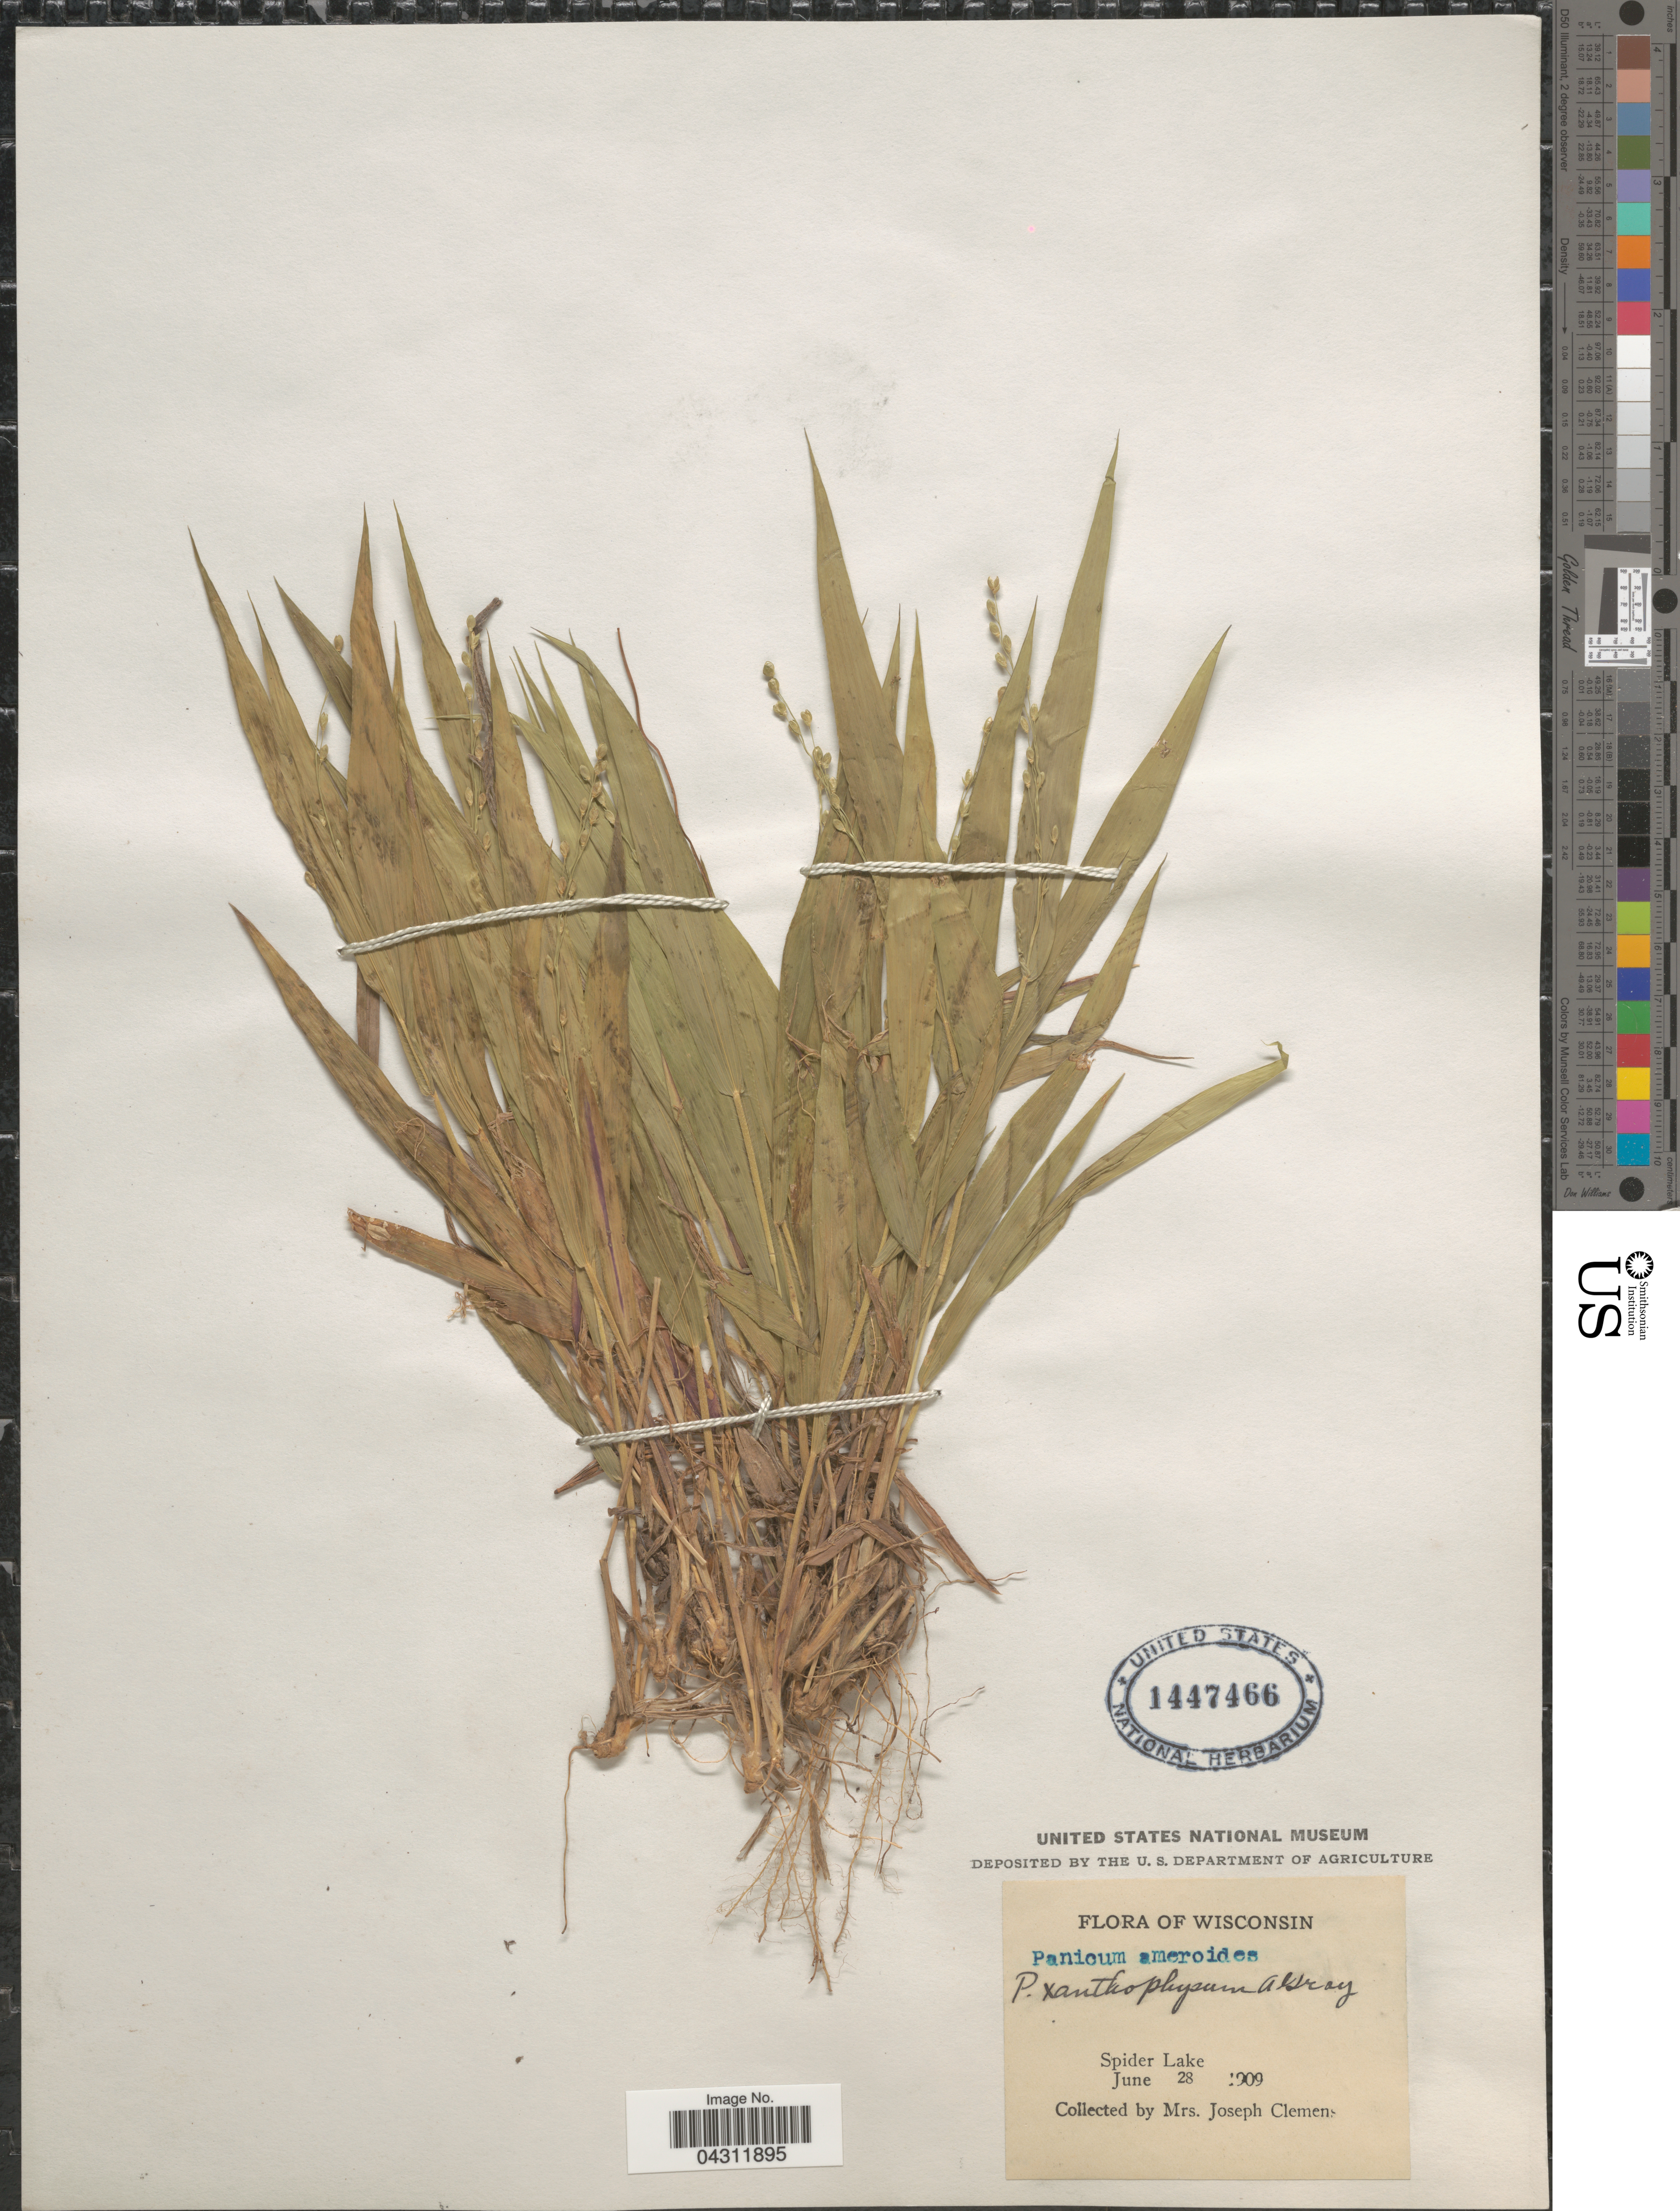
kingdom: Plantae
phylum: Tracheophyta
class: Liliopsida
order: Poales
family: Poaceae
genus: Dichanthelium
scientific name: Dichanthelium xanthophysum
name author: (A. Gray) Freckmann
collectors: J. Clemens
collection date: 1909-06-28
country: United States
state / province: Wisconsin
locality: Spider Lake.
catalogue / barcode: US 1447466